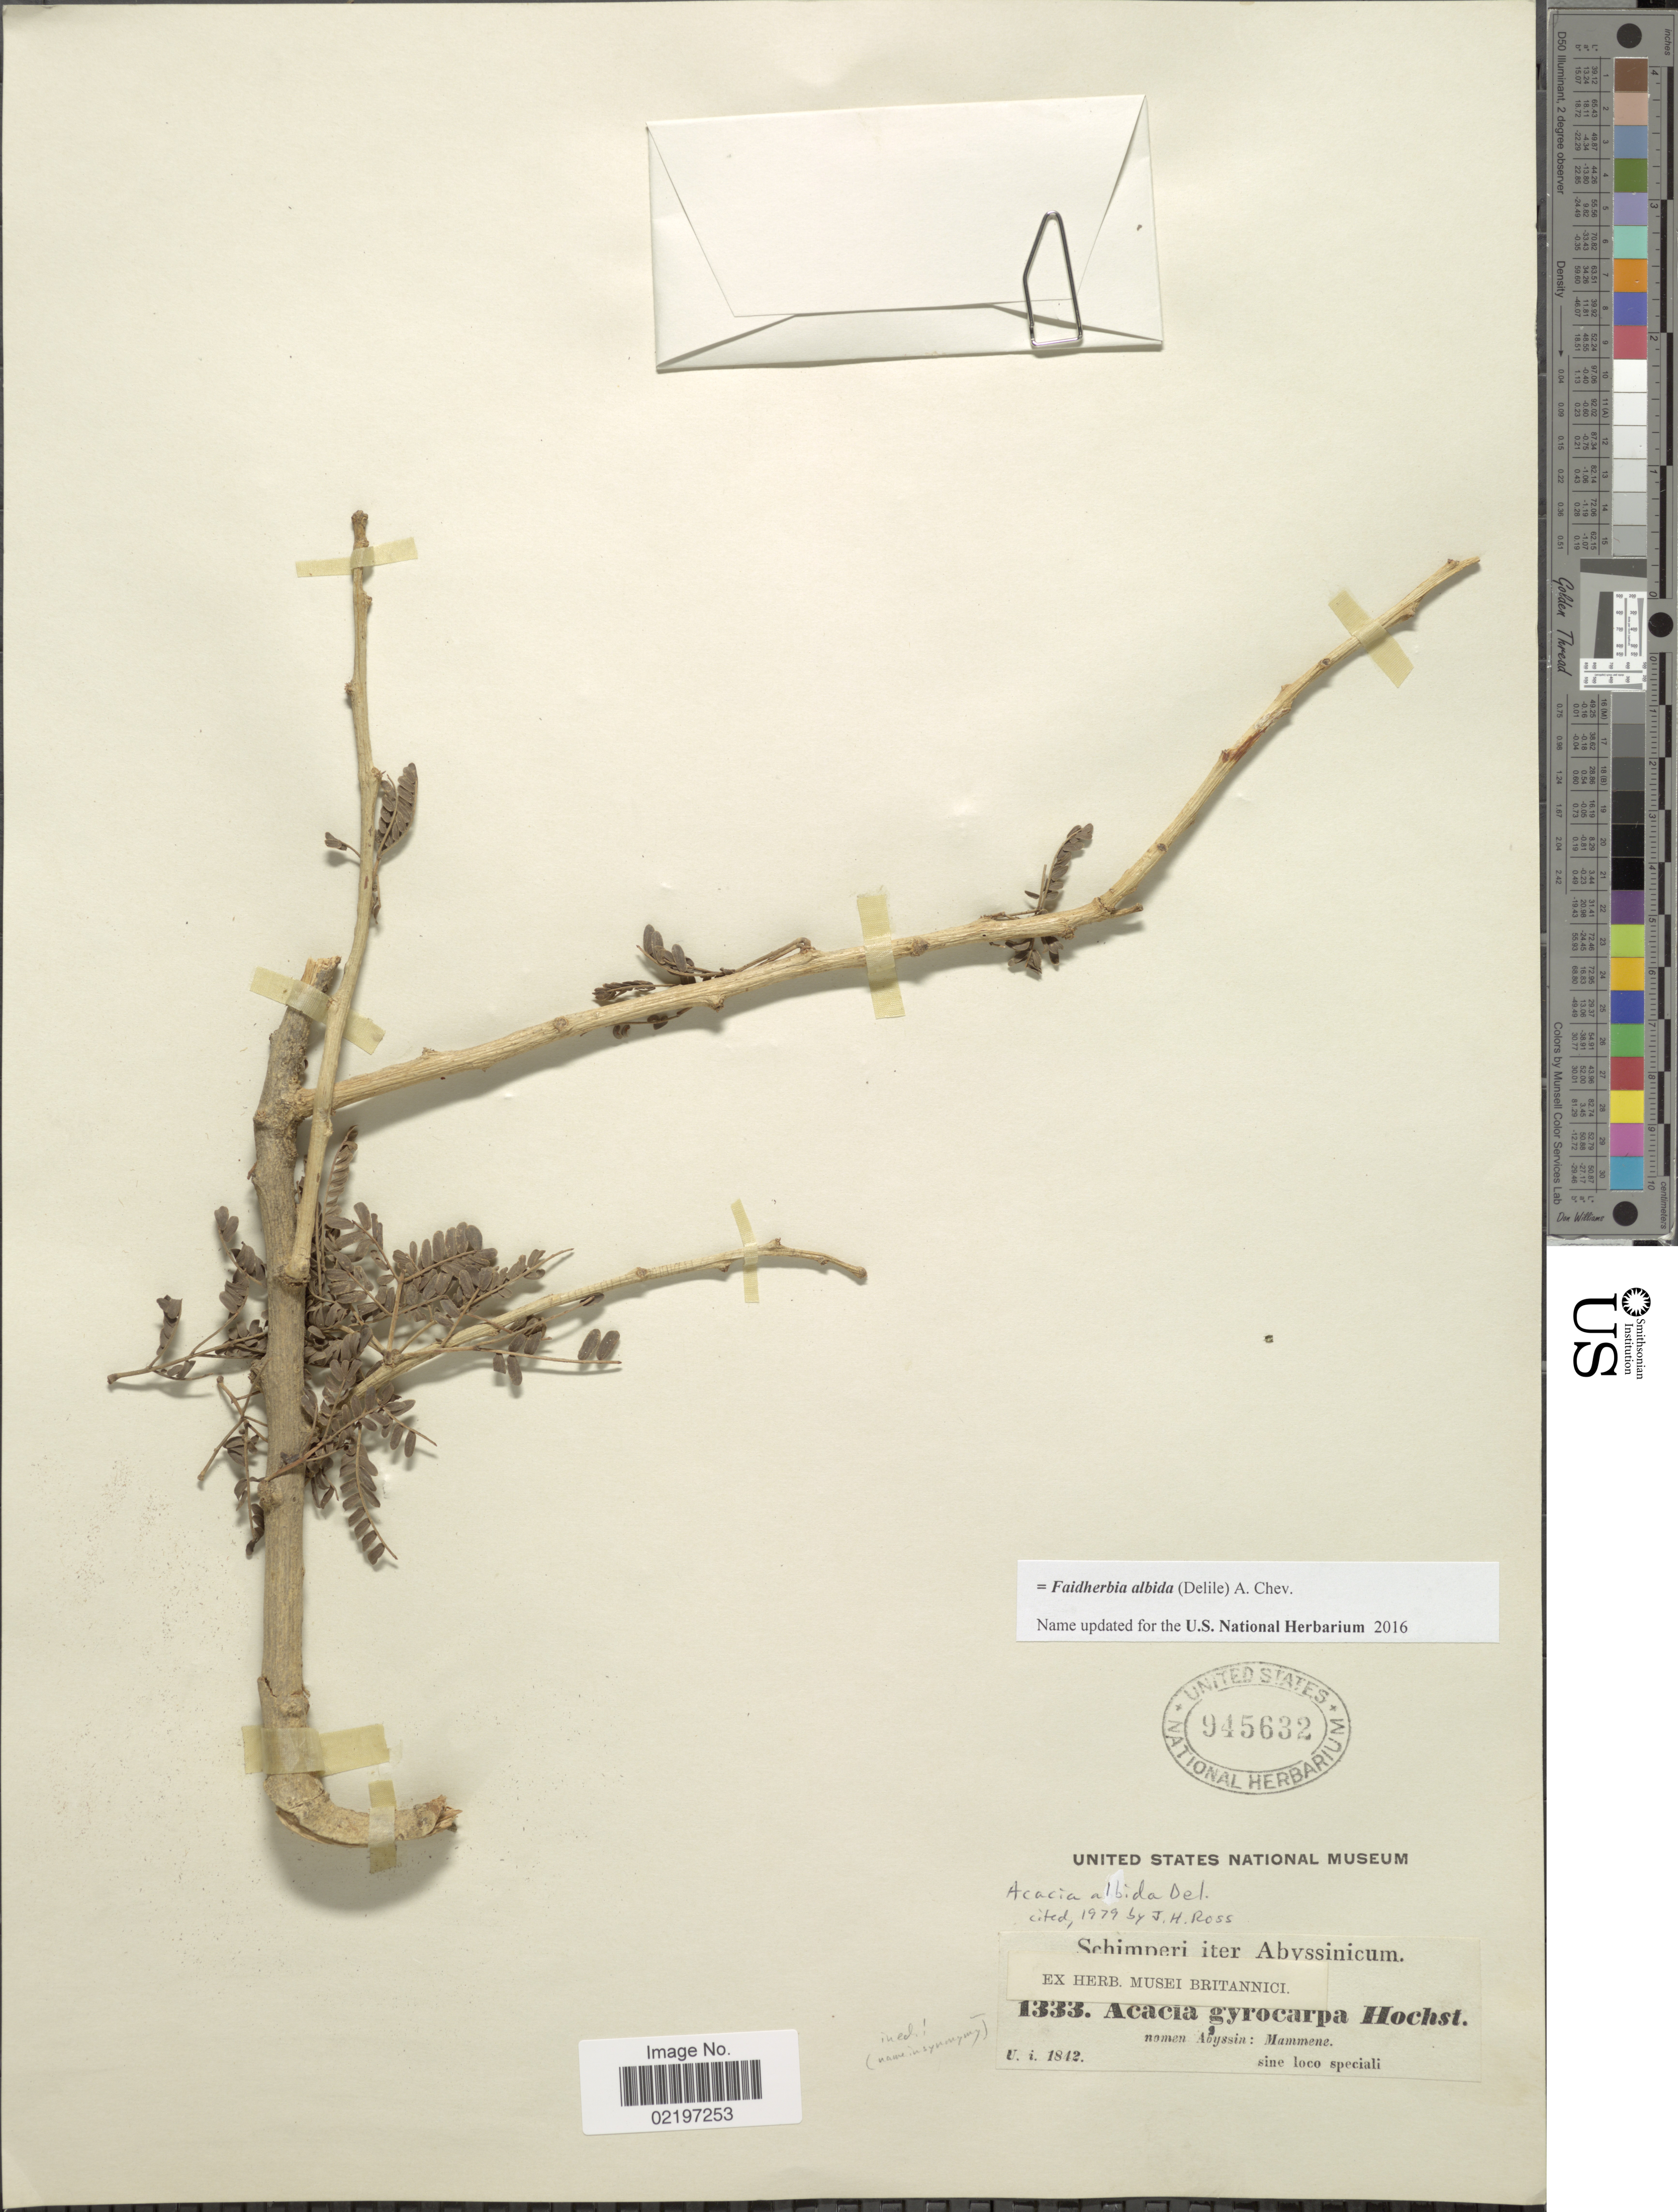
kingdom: Plantae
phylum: Tracheophyta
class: Magnoliopsida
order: Fabales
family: Fabaceae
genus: Faidherbia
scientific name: Faidherbia albida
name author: (Delile) A. Chev.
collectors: -. Schimper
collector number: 1333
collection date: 1842-01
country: Eritrea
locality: Abyssin: Mammene, Abyssinicum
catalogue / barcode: US 945632